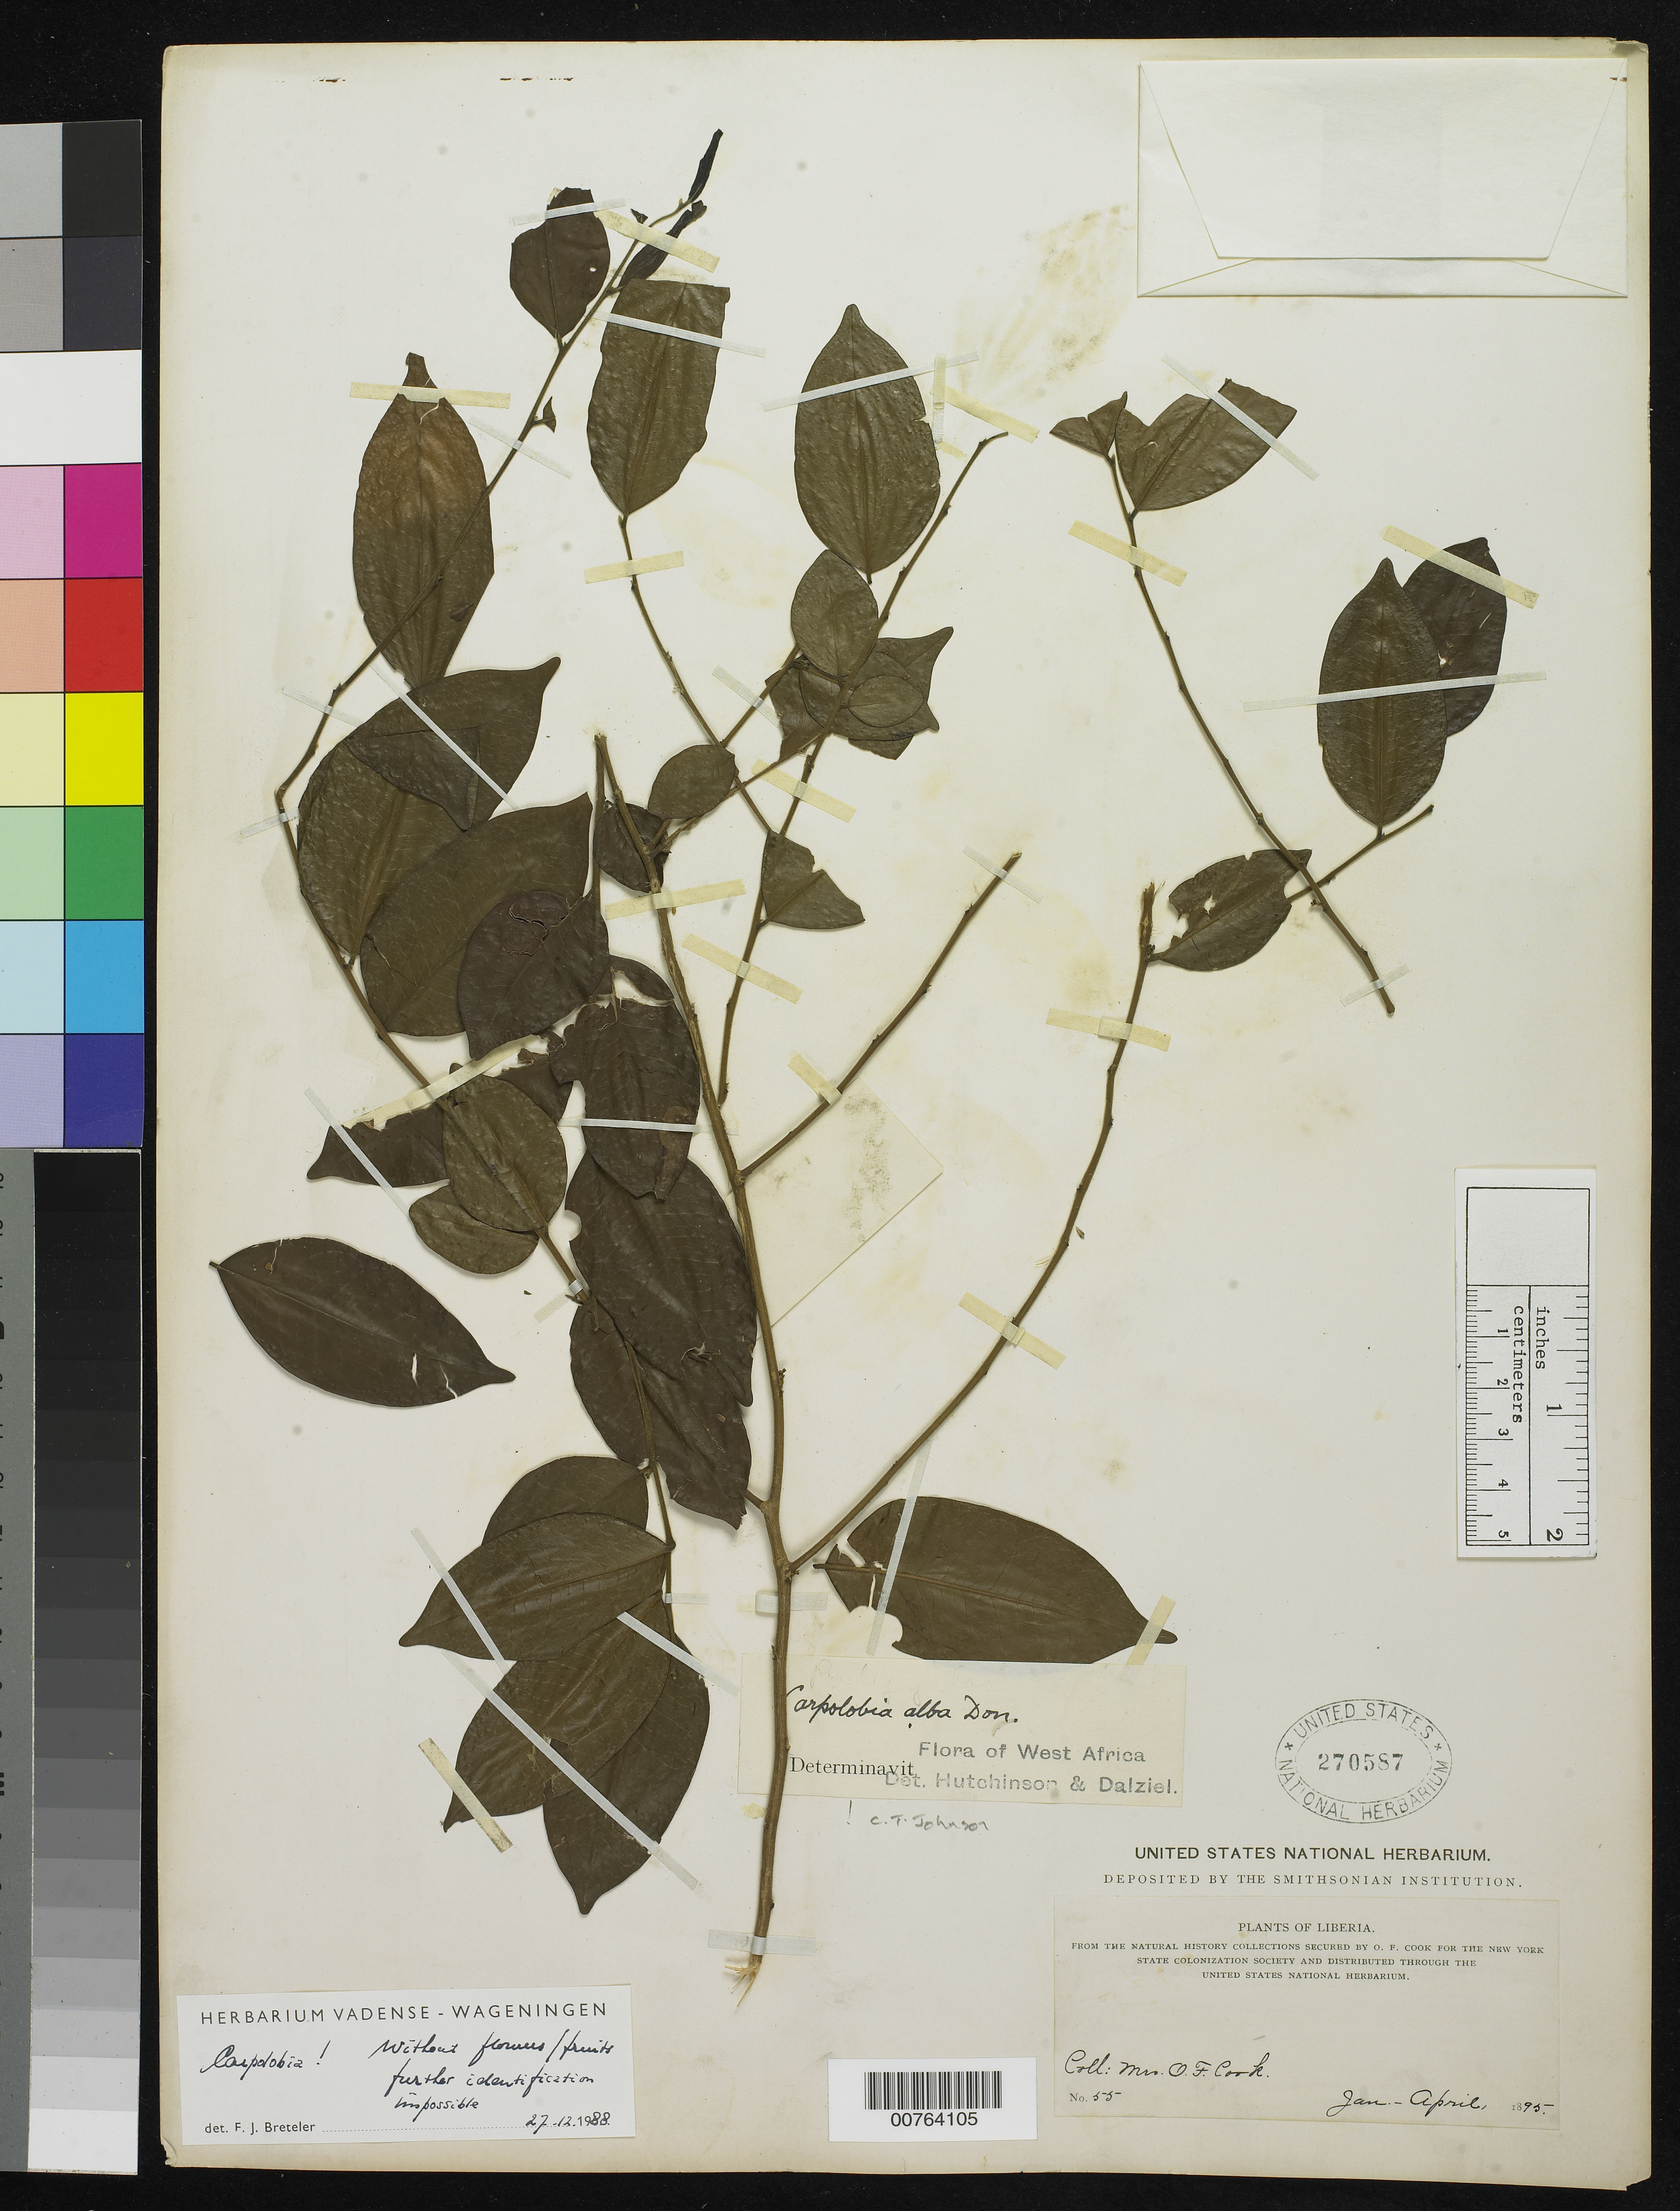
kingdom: Plantae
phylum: Tracheophyta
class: Magnoliopsida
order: Fabales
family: Polygalaceae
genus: Carpolobia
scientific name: Carpolobia sp.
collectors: Alice C. Cook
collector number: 55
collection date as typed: Jan 1895 to -- Apr 1895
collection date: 1895-01/1895-04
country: Liberia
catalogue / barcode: US 270587